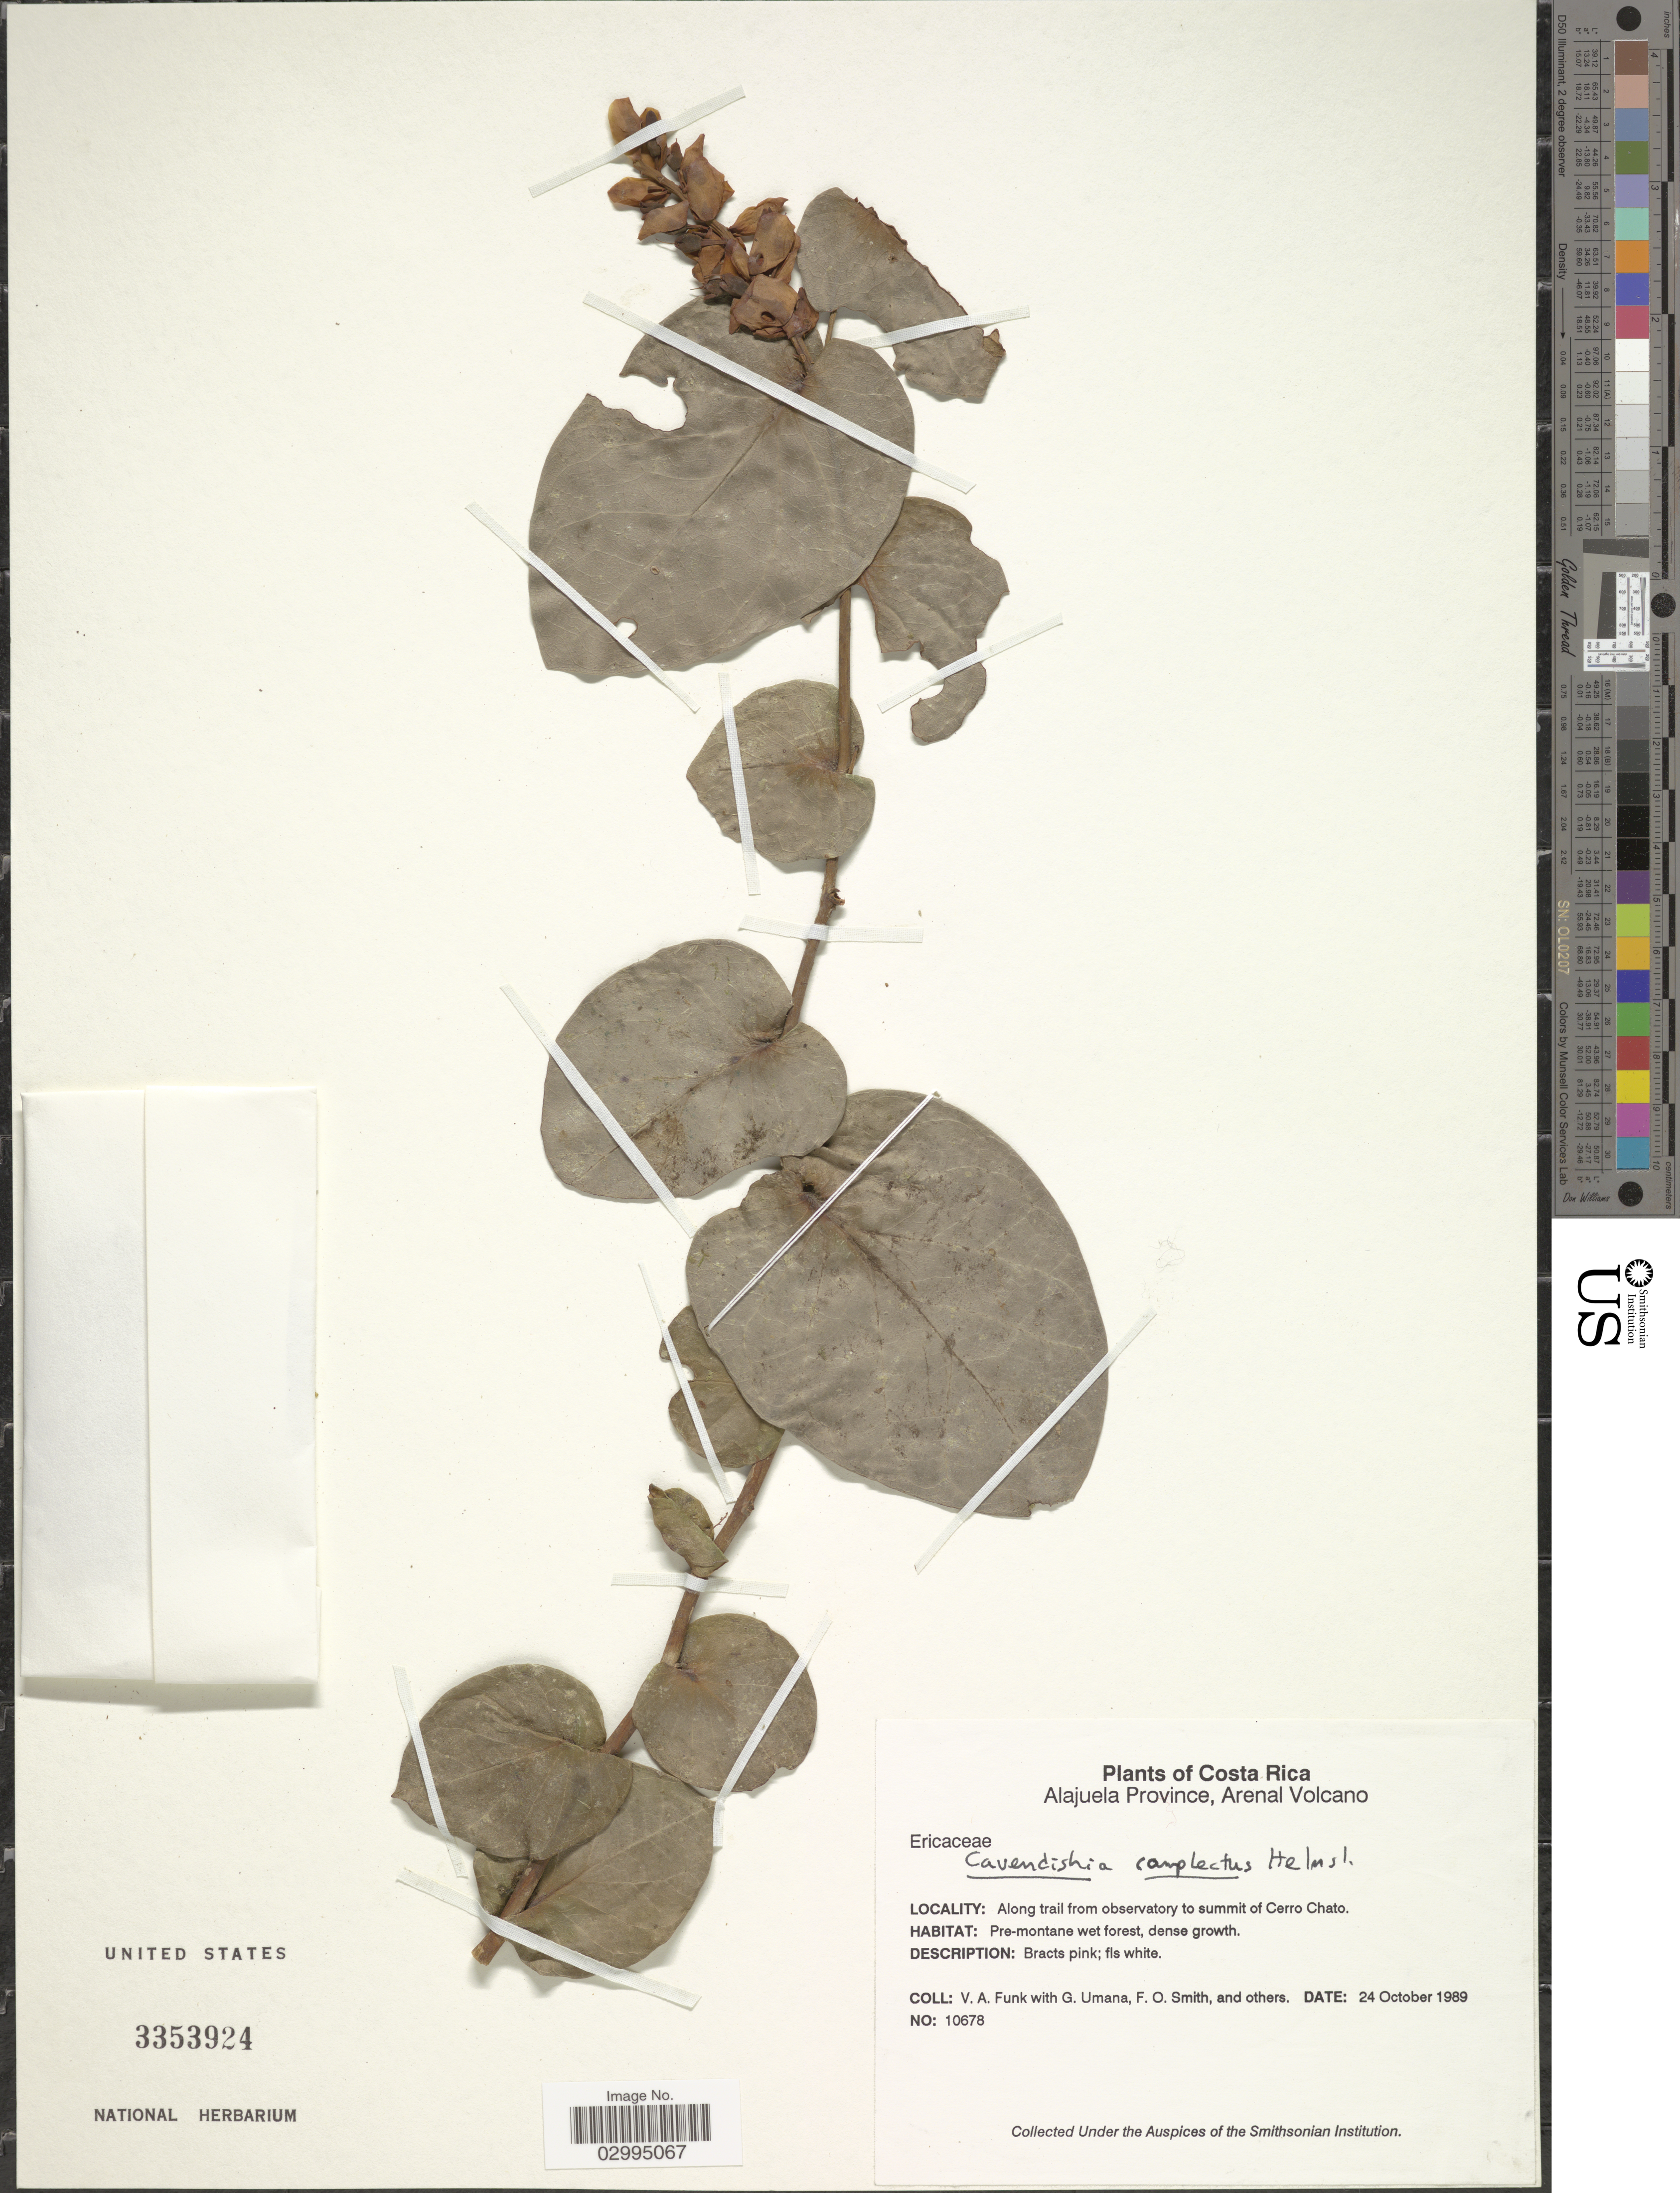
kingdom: Plantae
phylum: Tracheophyta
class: Magnoliopsida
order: Ericales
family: Ericaceae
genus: Cavendishia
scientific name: Cavendishia complectens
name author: Hemsl.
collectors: V. Funk, G. Umana, F. Smith & et al.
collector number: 10678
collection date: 1989-10-24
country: Costa Rica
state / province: Alajuela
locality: Alajuela Province, Arenal Volcano. Along trail from observatory to summit of Cerro Chato.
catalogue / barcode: US 3353924